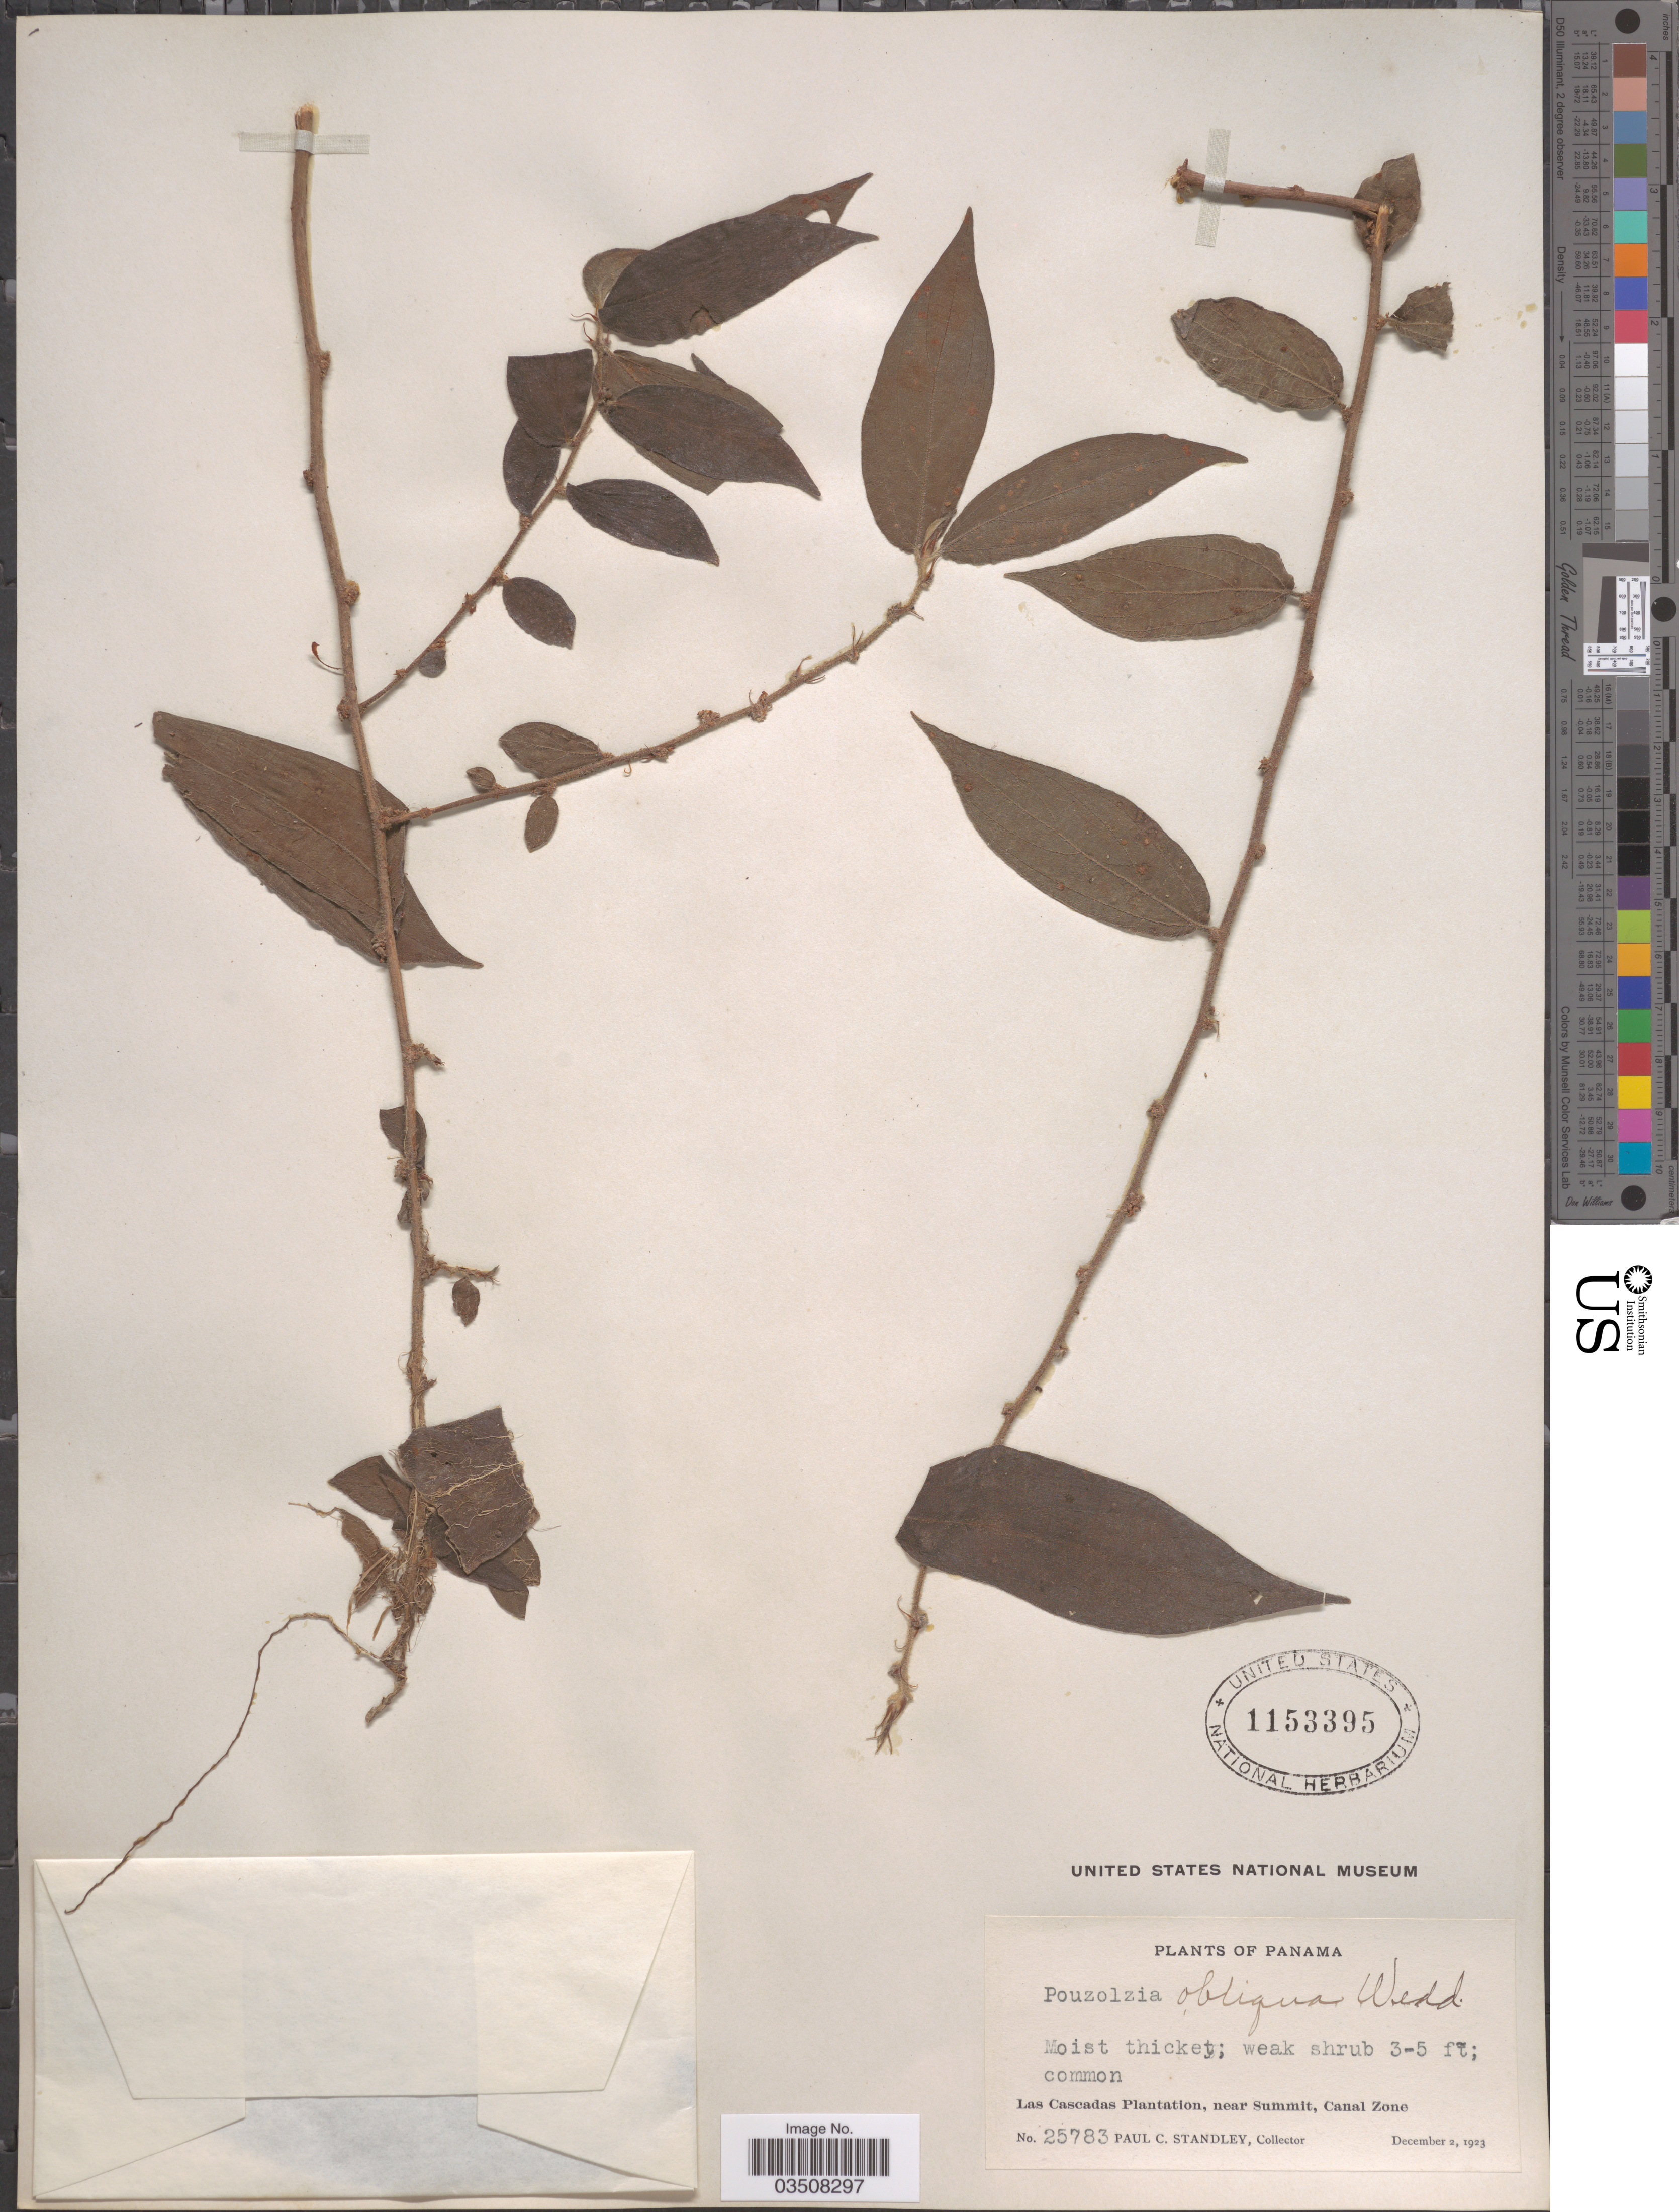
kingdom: Plantae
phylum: Tracheophyta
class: Magnoliopsida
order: Rosales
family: Urticaceae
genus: Pouzolzia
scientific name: Pouzolzia obliqua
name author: (Poepp.) Gaudich.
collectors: P. C. Standley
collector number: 25783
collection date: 1923-12-02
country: Panama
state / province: Colón / Panamá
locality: Las Cascadas Plantation, near Summit, Canal Zone.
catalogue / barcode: US 1153395